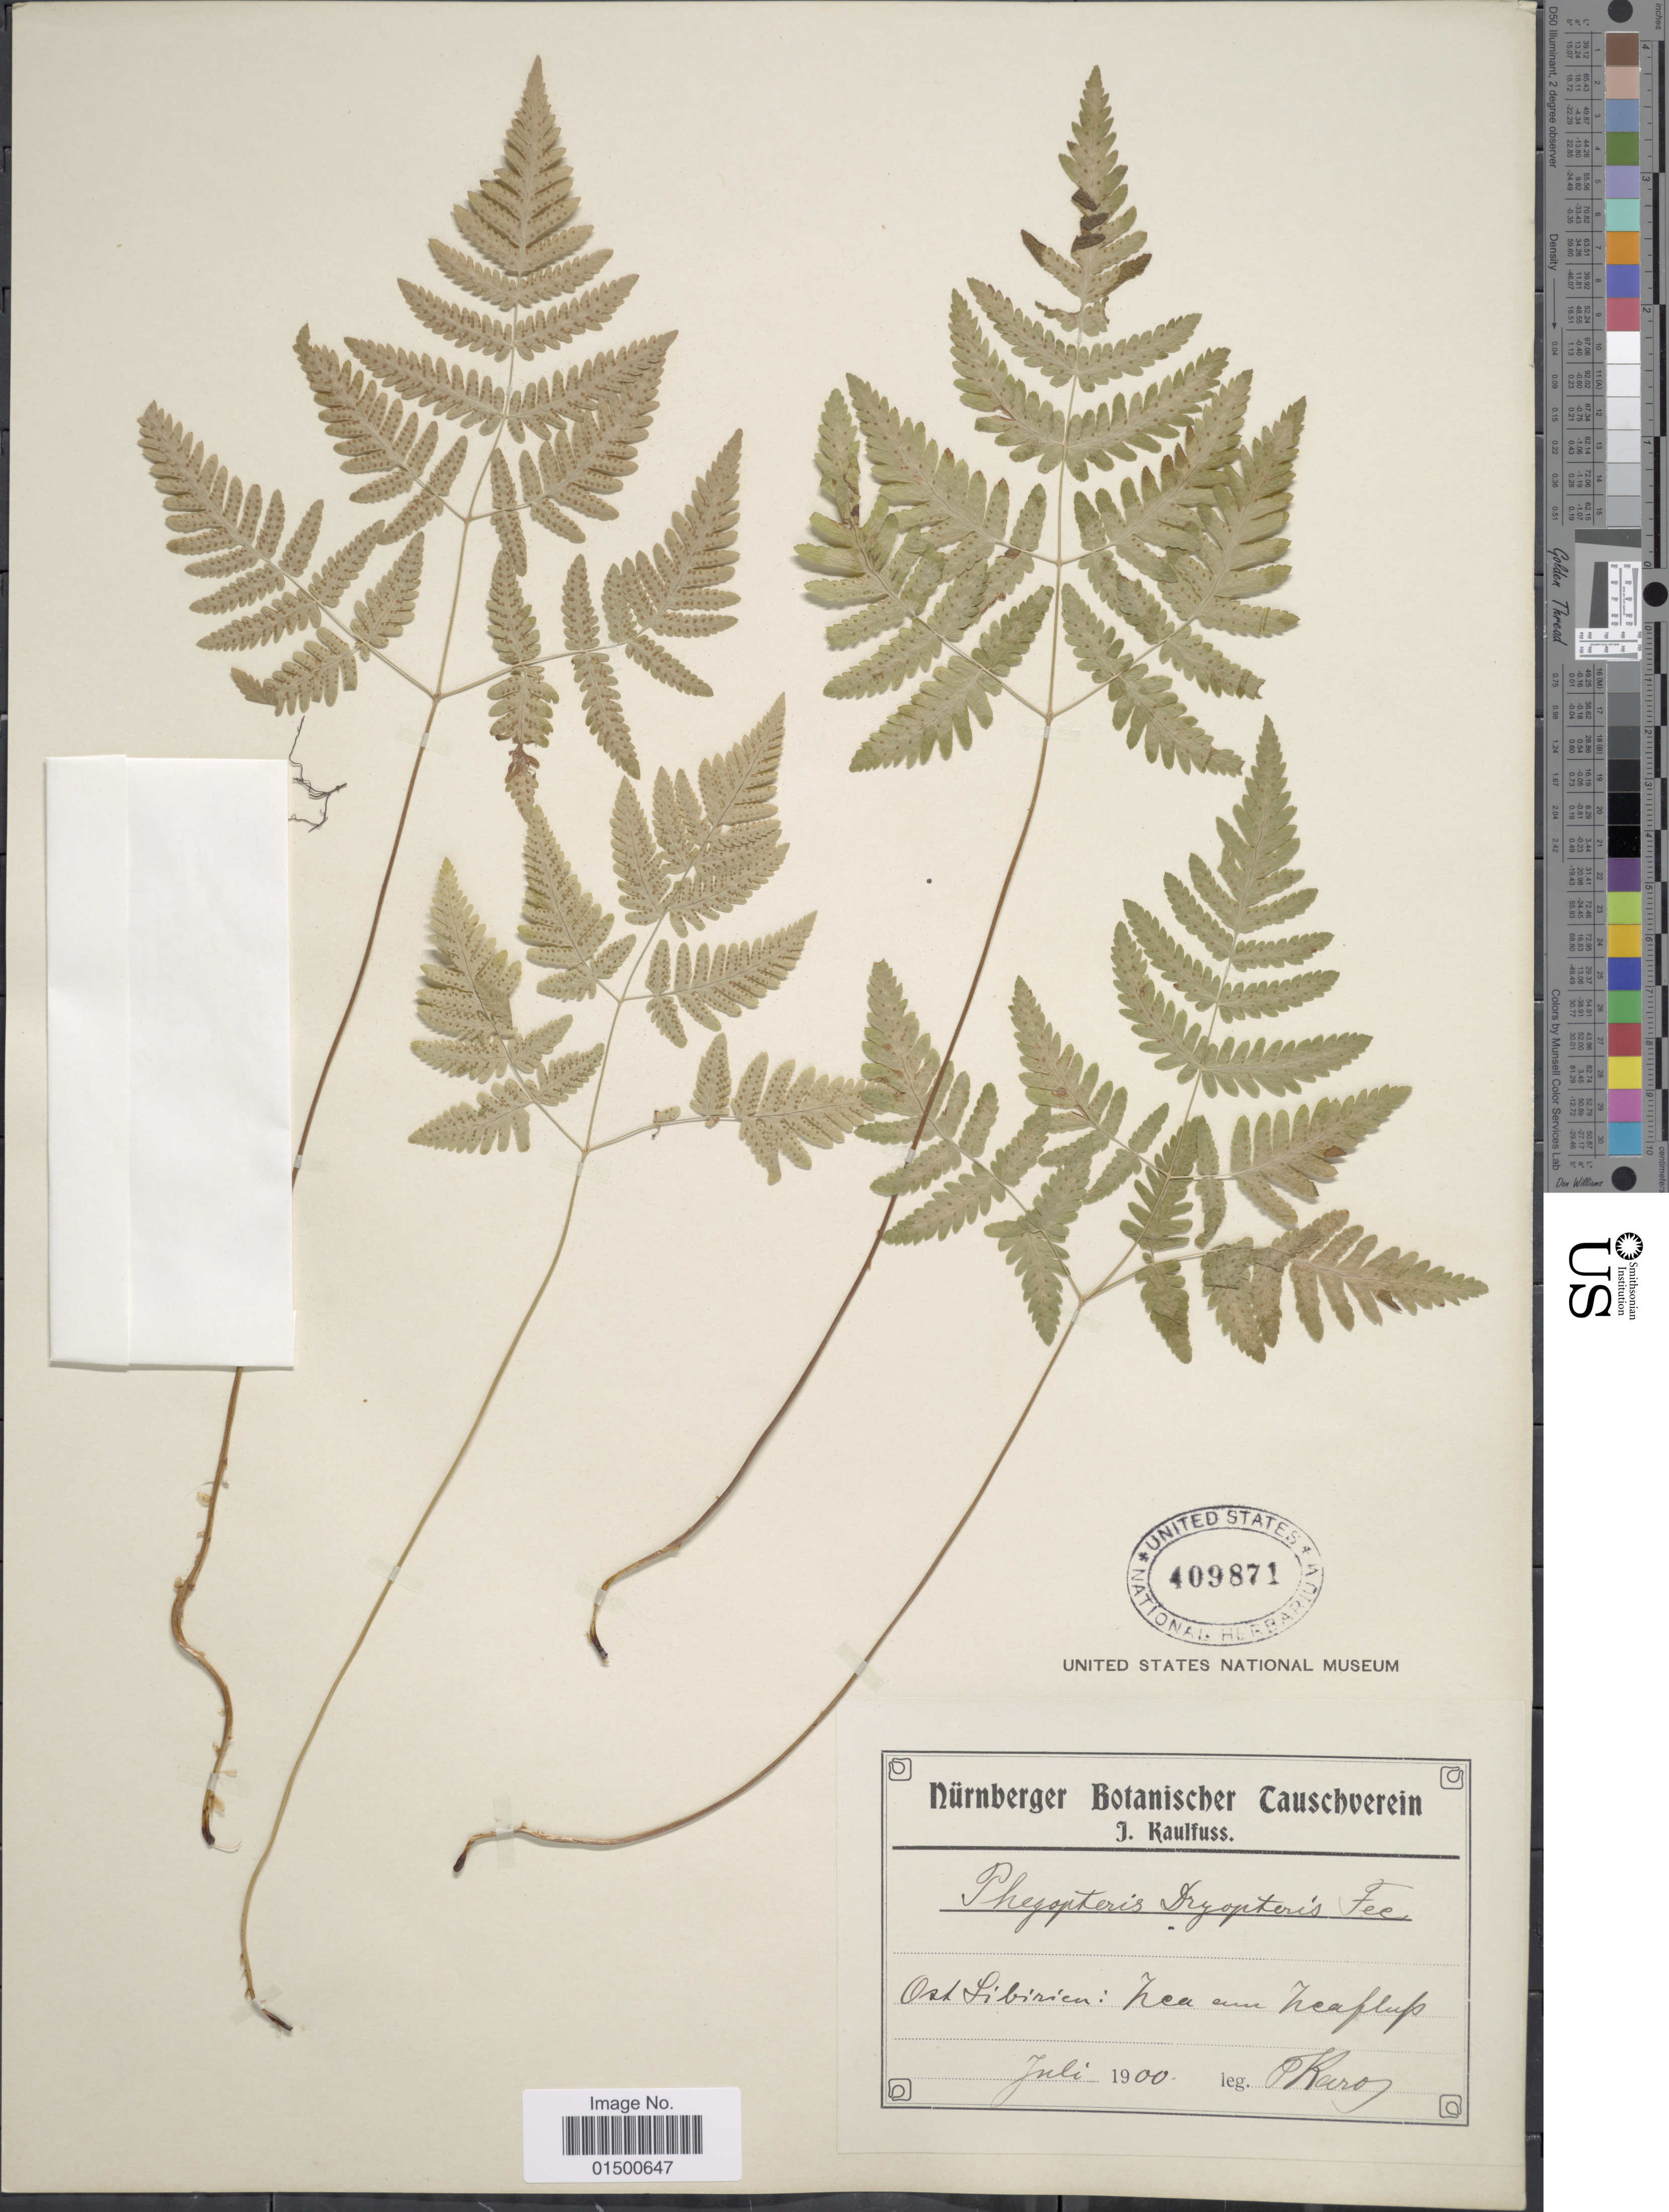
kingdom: Plantae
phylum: Tracheophyta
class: Polypodiopsida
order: Polypodiales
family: Cystopteridaceae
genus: Gymnocarpium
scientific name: Gymnocarpium disjunctum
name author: (Rupr.) Ching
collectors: F. Karo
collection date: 1900-07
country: Russian Federation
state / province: Amur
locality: Ost Sibirien: Zea am Zeafluss (Zeya on the river Zeya).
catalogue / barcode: US 409871